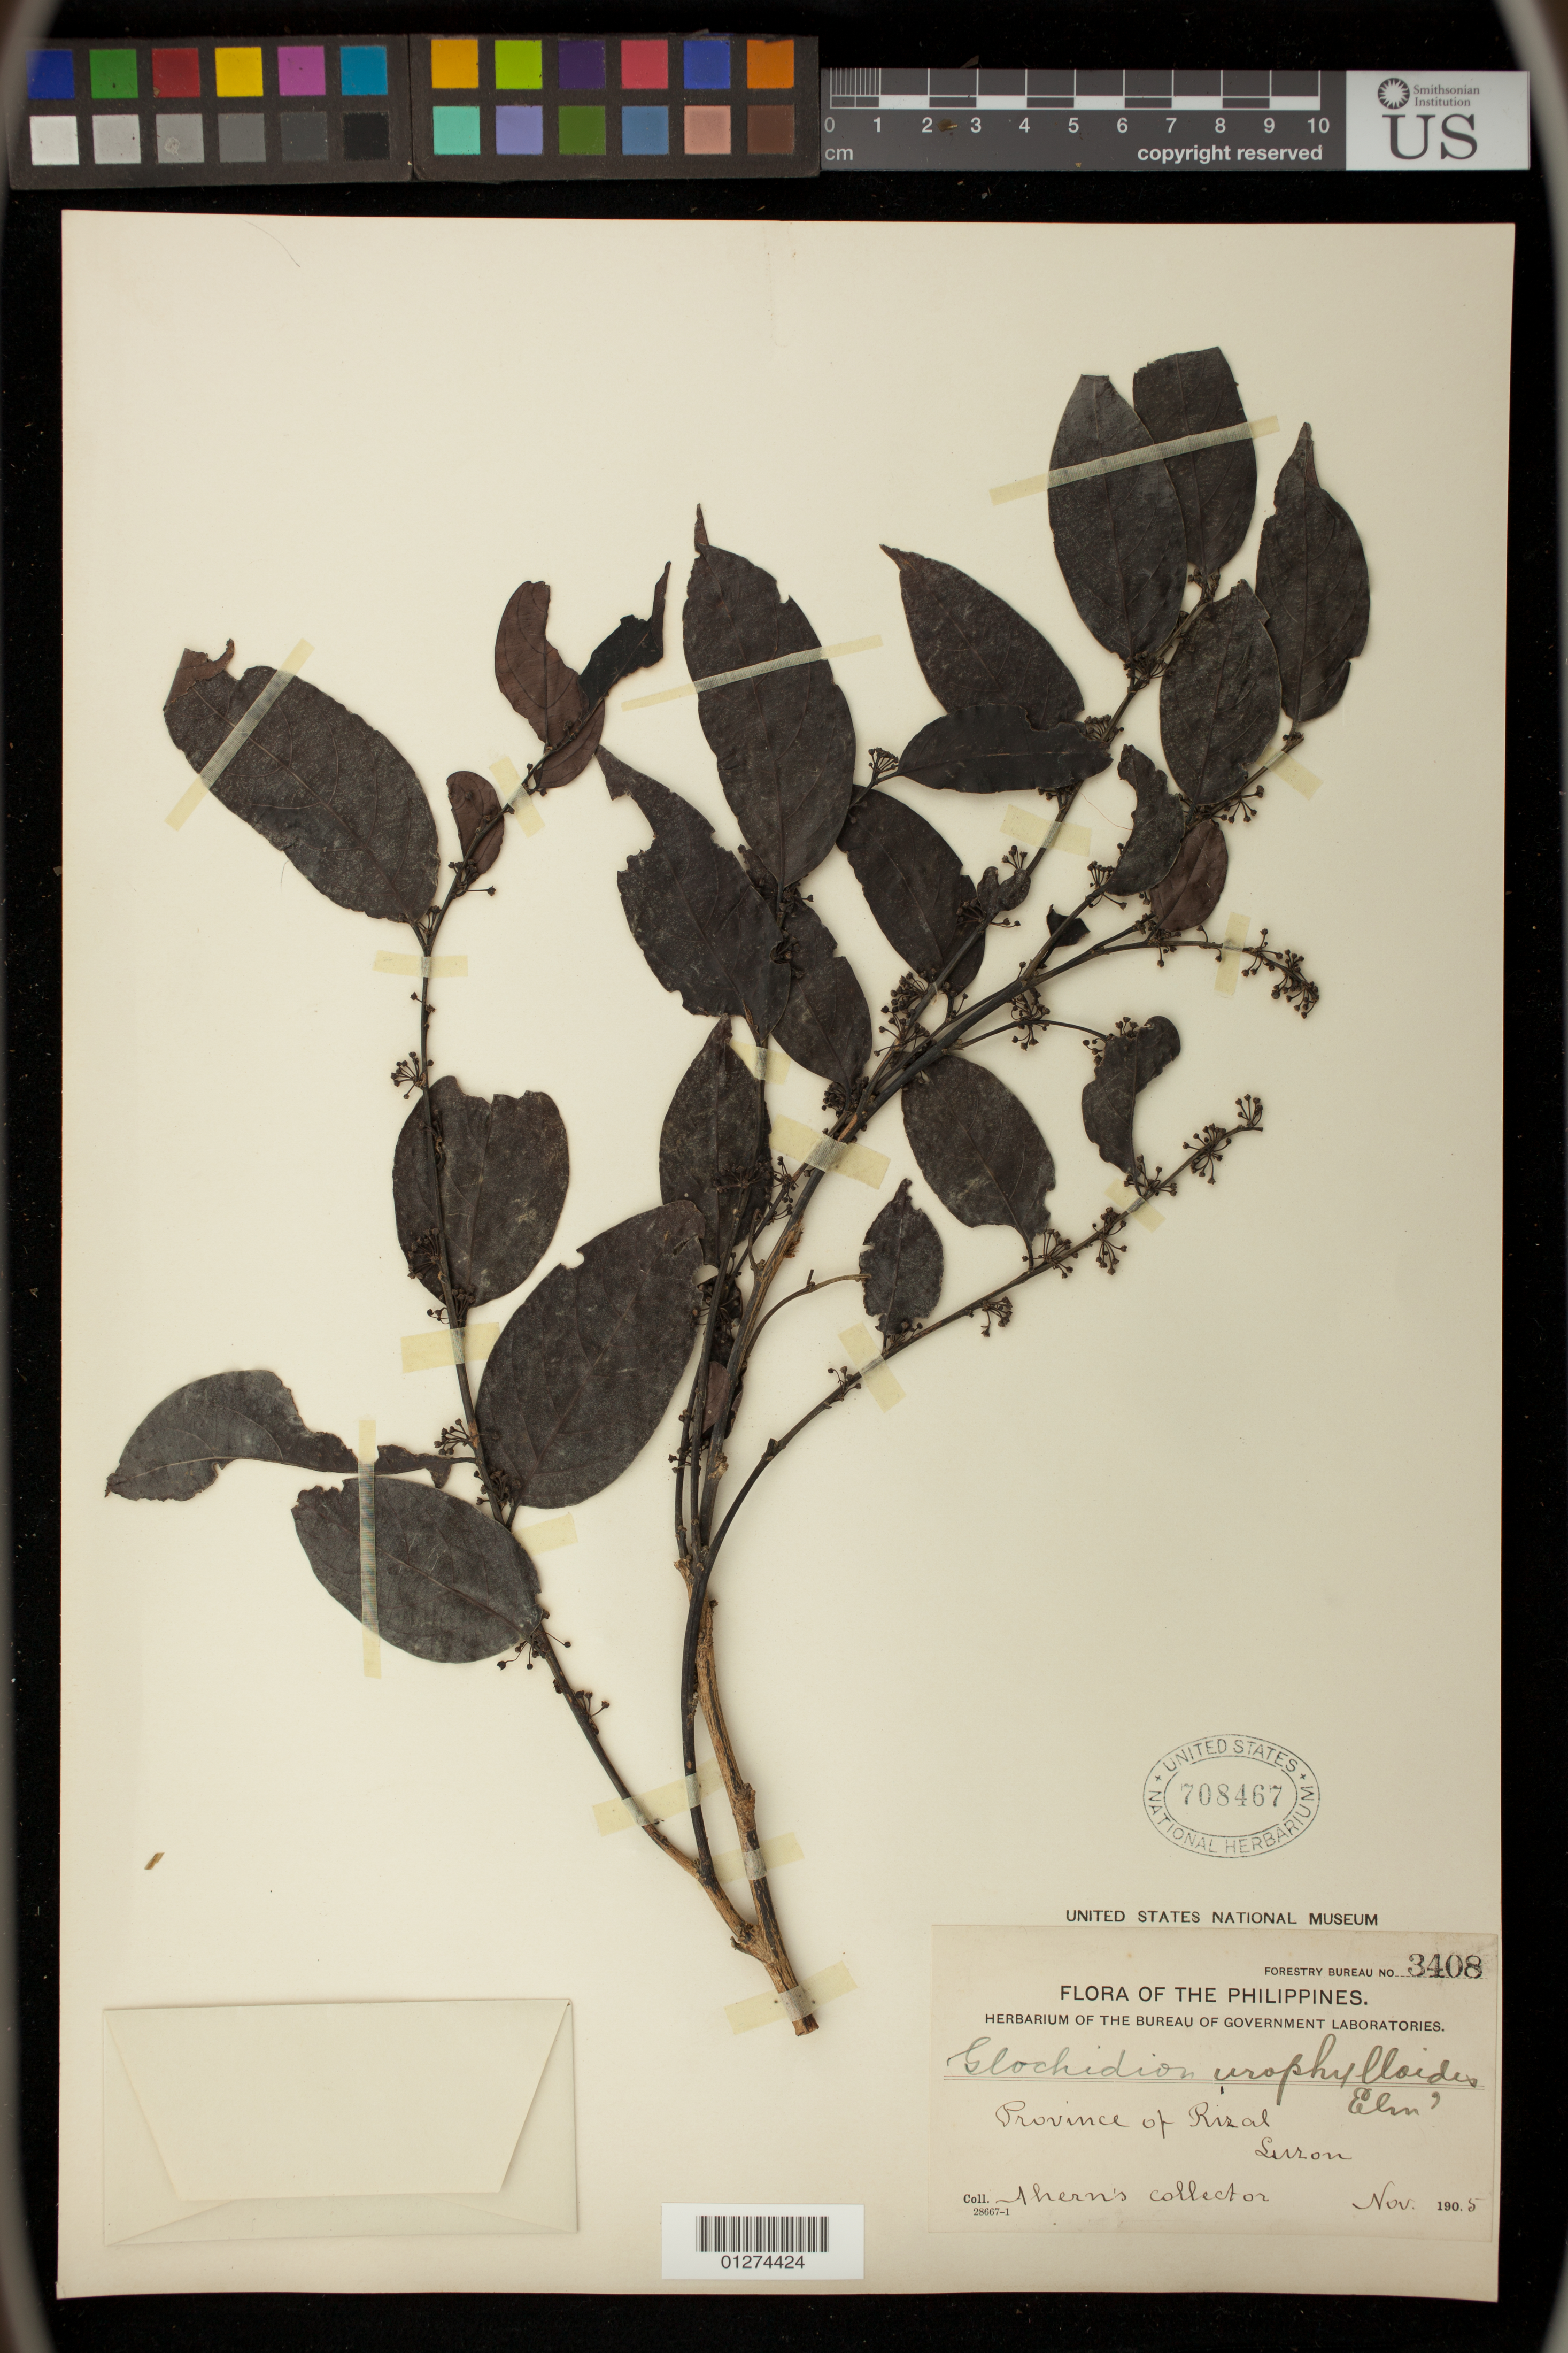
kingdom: Plantae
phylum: Tracheophyta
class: Magnoliopsida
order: Malpighiales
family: Phyllanthaceae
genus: Glochidion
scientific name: Glochidion urophylloides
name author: Elmer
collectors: Ahern's collector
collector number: For. Bur. 3408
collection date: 1905-11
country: Philippines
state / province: Calabarzon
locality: Province of Rizal, Luzon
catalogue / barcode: US 708467